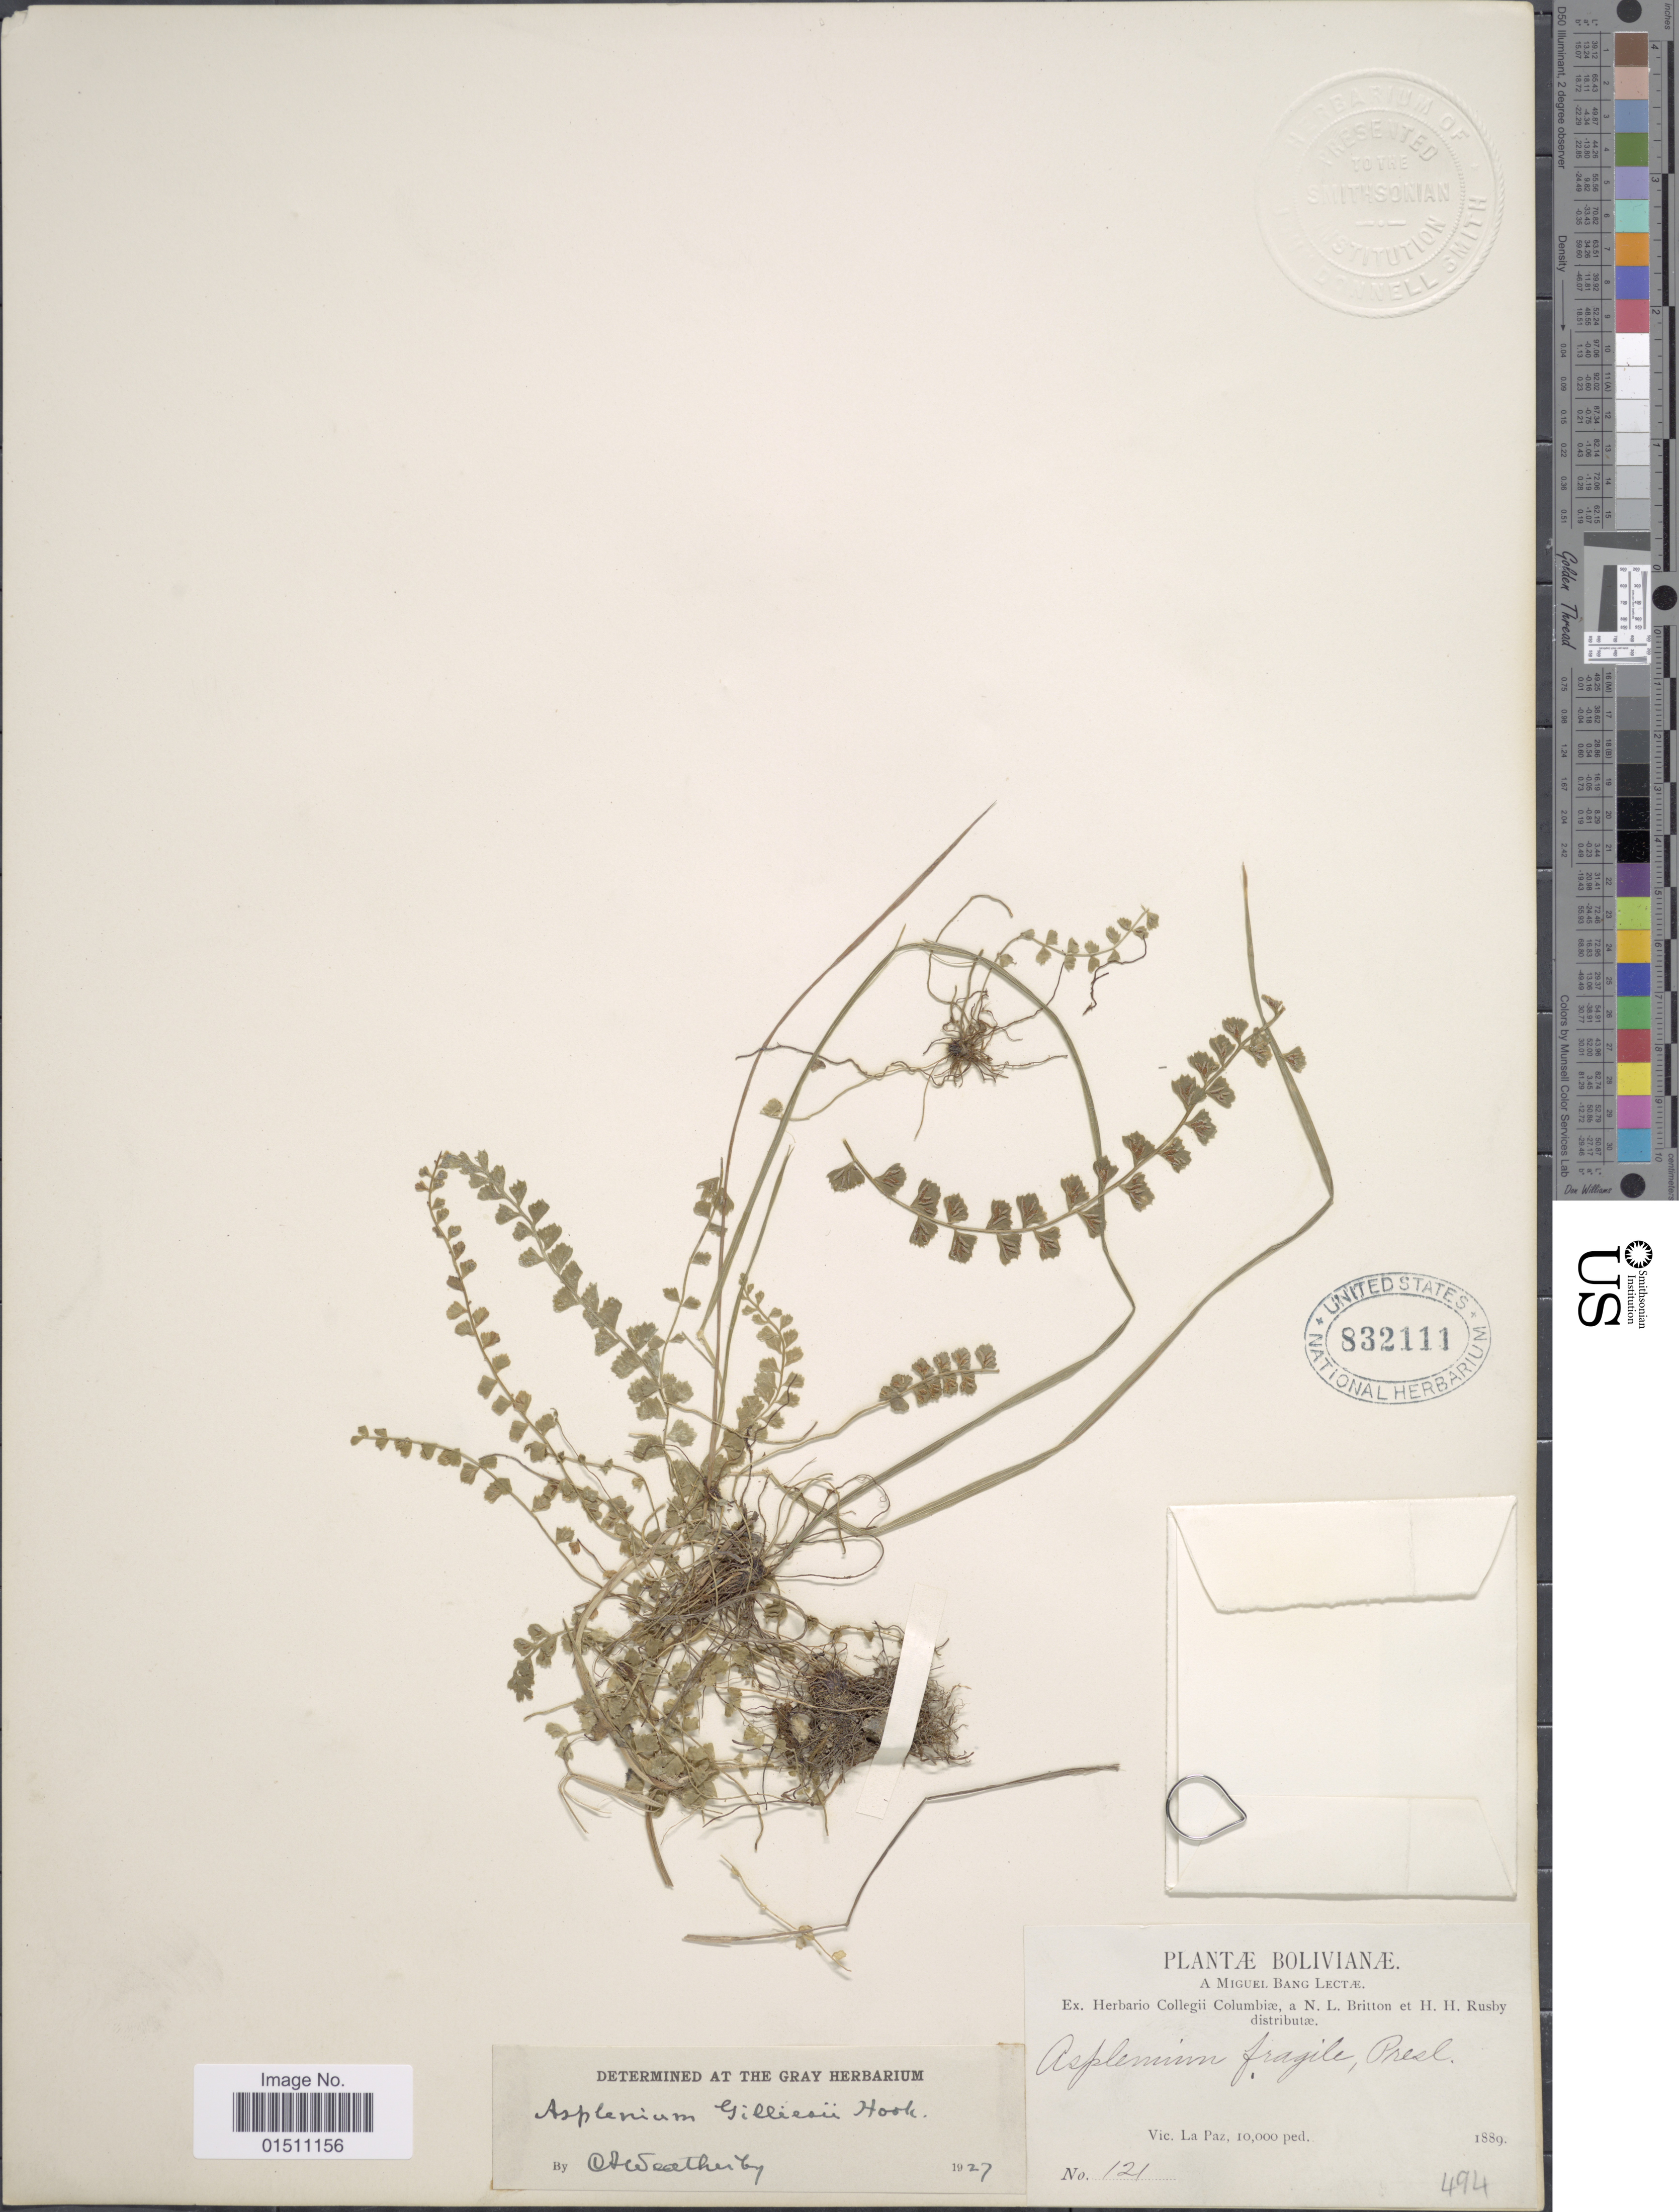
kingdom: Plantae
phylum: Tracheophyta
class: Polypodiopsida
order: Polypodiales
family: Aspleniaceae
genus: Asplenium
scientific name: Asplenium gilliesii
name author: Hook.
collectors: M. Bang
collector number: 121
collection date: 1889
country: Bolivia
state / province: La Paz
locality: Bolivianæ, Vic. La Paz.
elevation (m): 3048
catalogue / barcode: US 832111